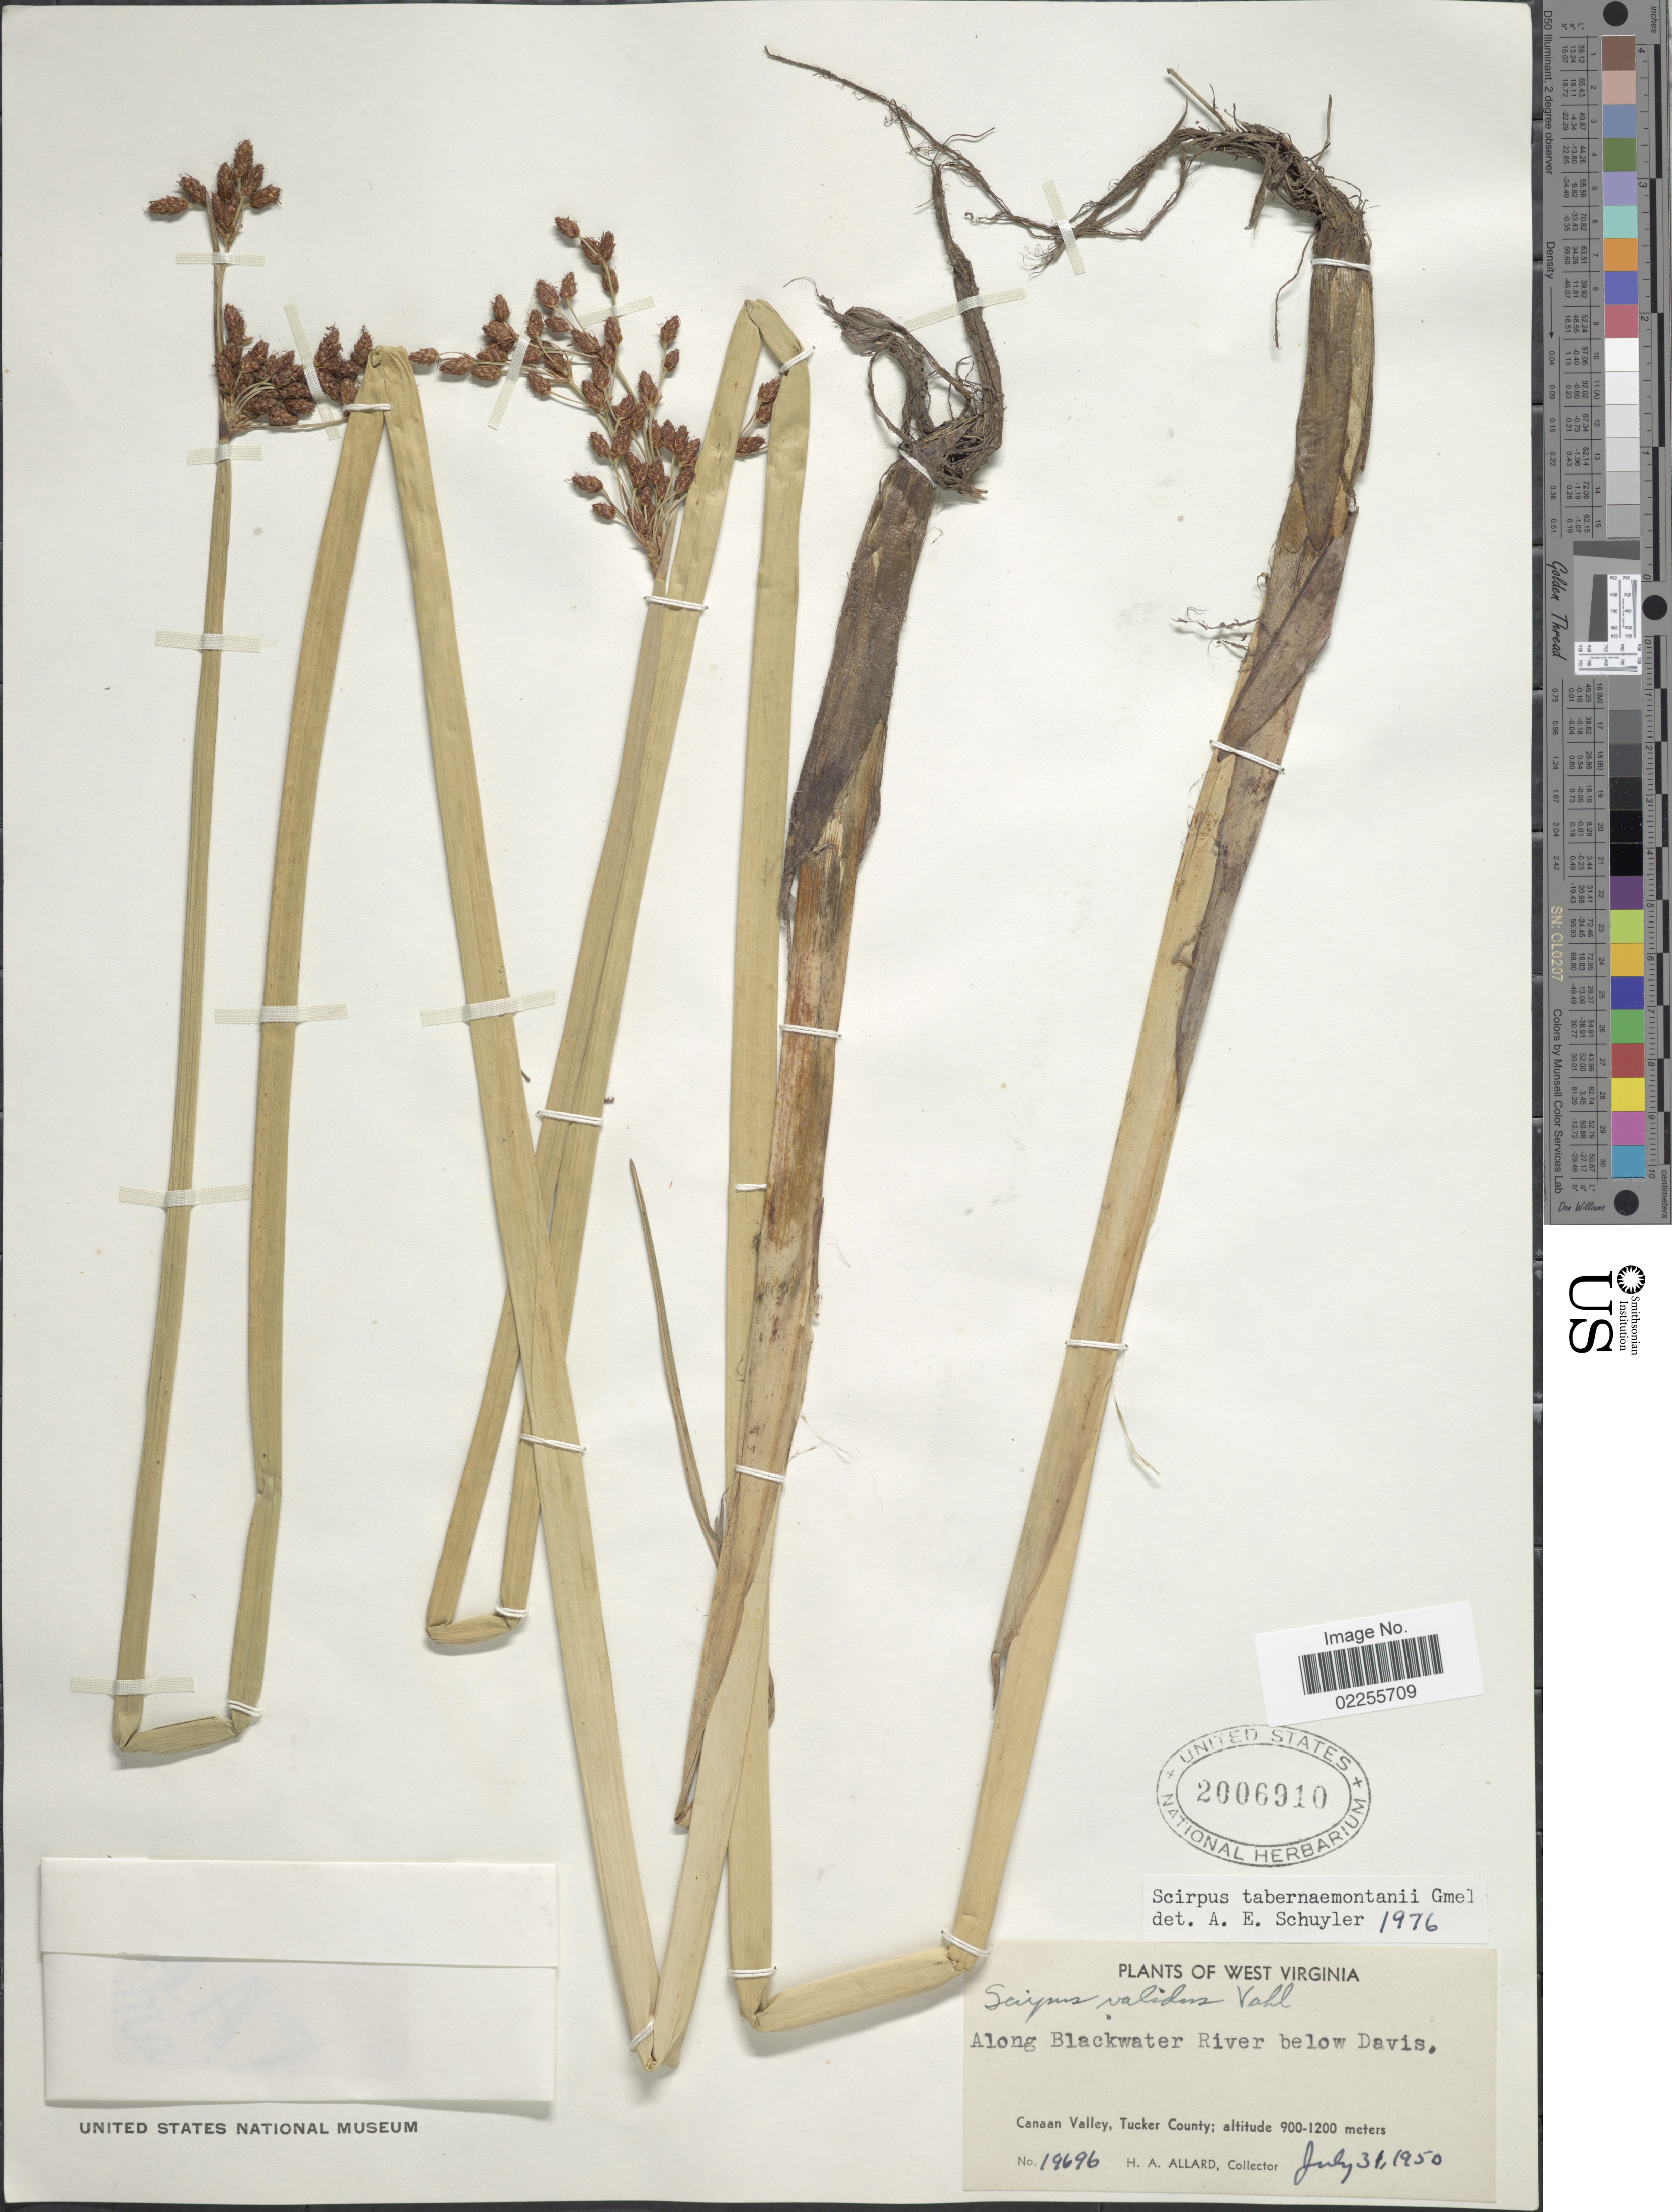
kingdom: Plantae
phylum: Tracheophyta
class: Liliopsida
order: Poales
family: Cyperaceae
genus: Schoenoplectus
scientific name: Schoenoplectus tabernaemontani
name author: (C.C. Gmel.) Palla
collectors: H. A. Allard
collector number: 18696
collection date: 1950-07-31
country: United States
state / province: West Virginia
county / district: Tucker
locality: Along Blackwater River below Davis, Canaan Valley, Tucker County.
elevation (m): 900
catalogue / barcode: US 2006910